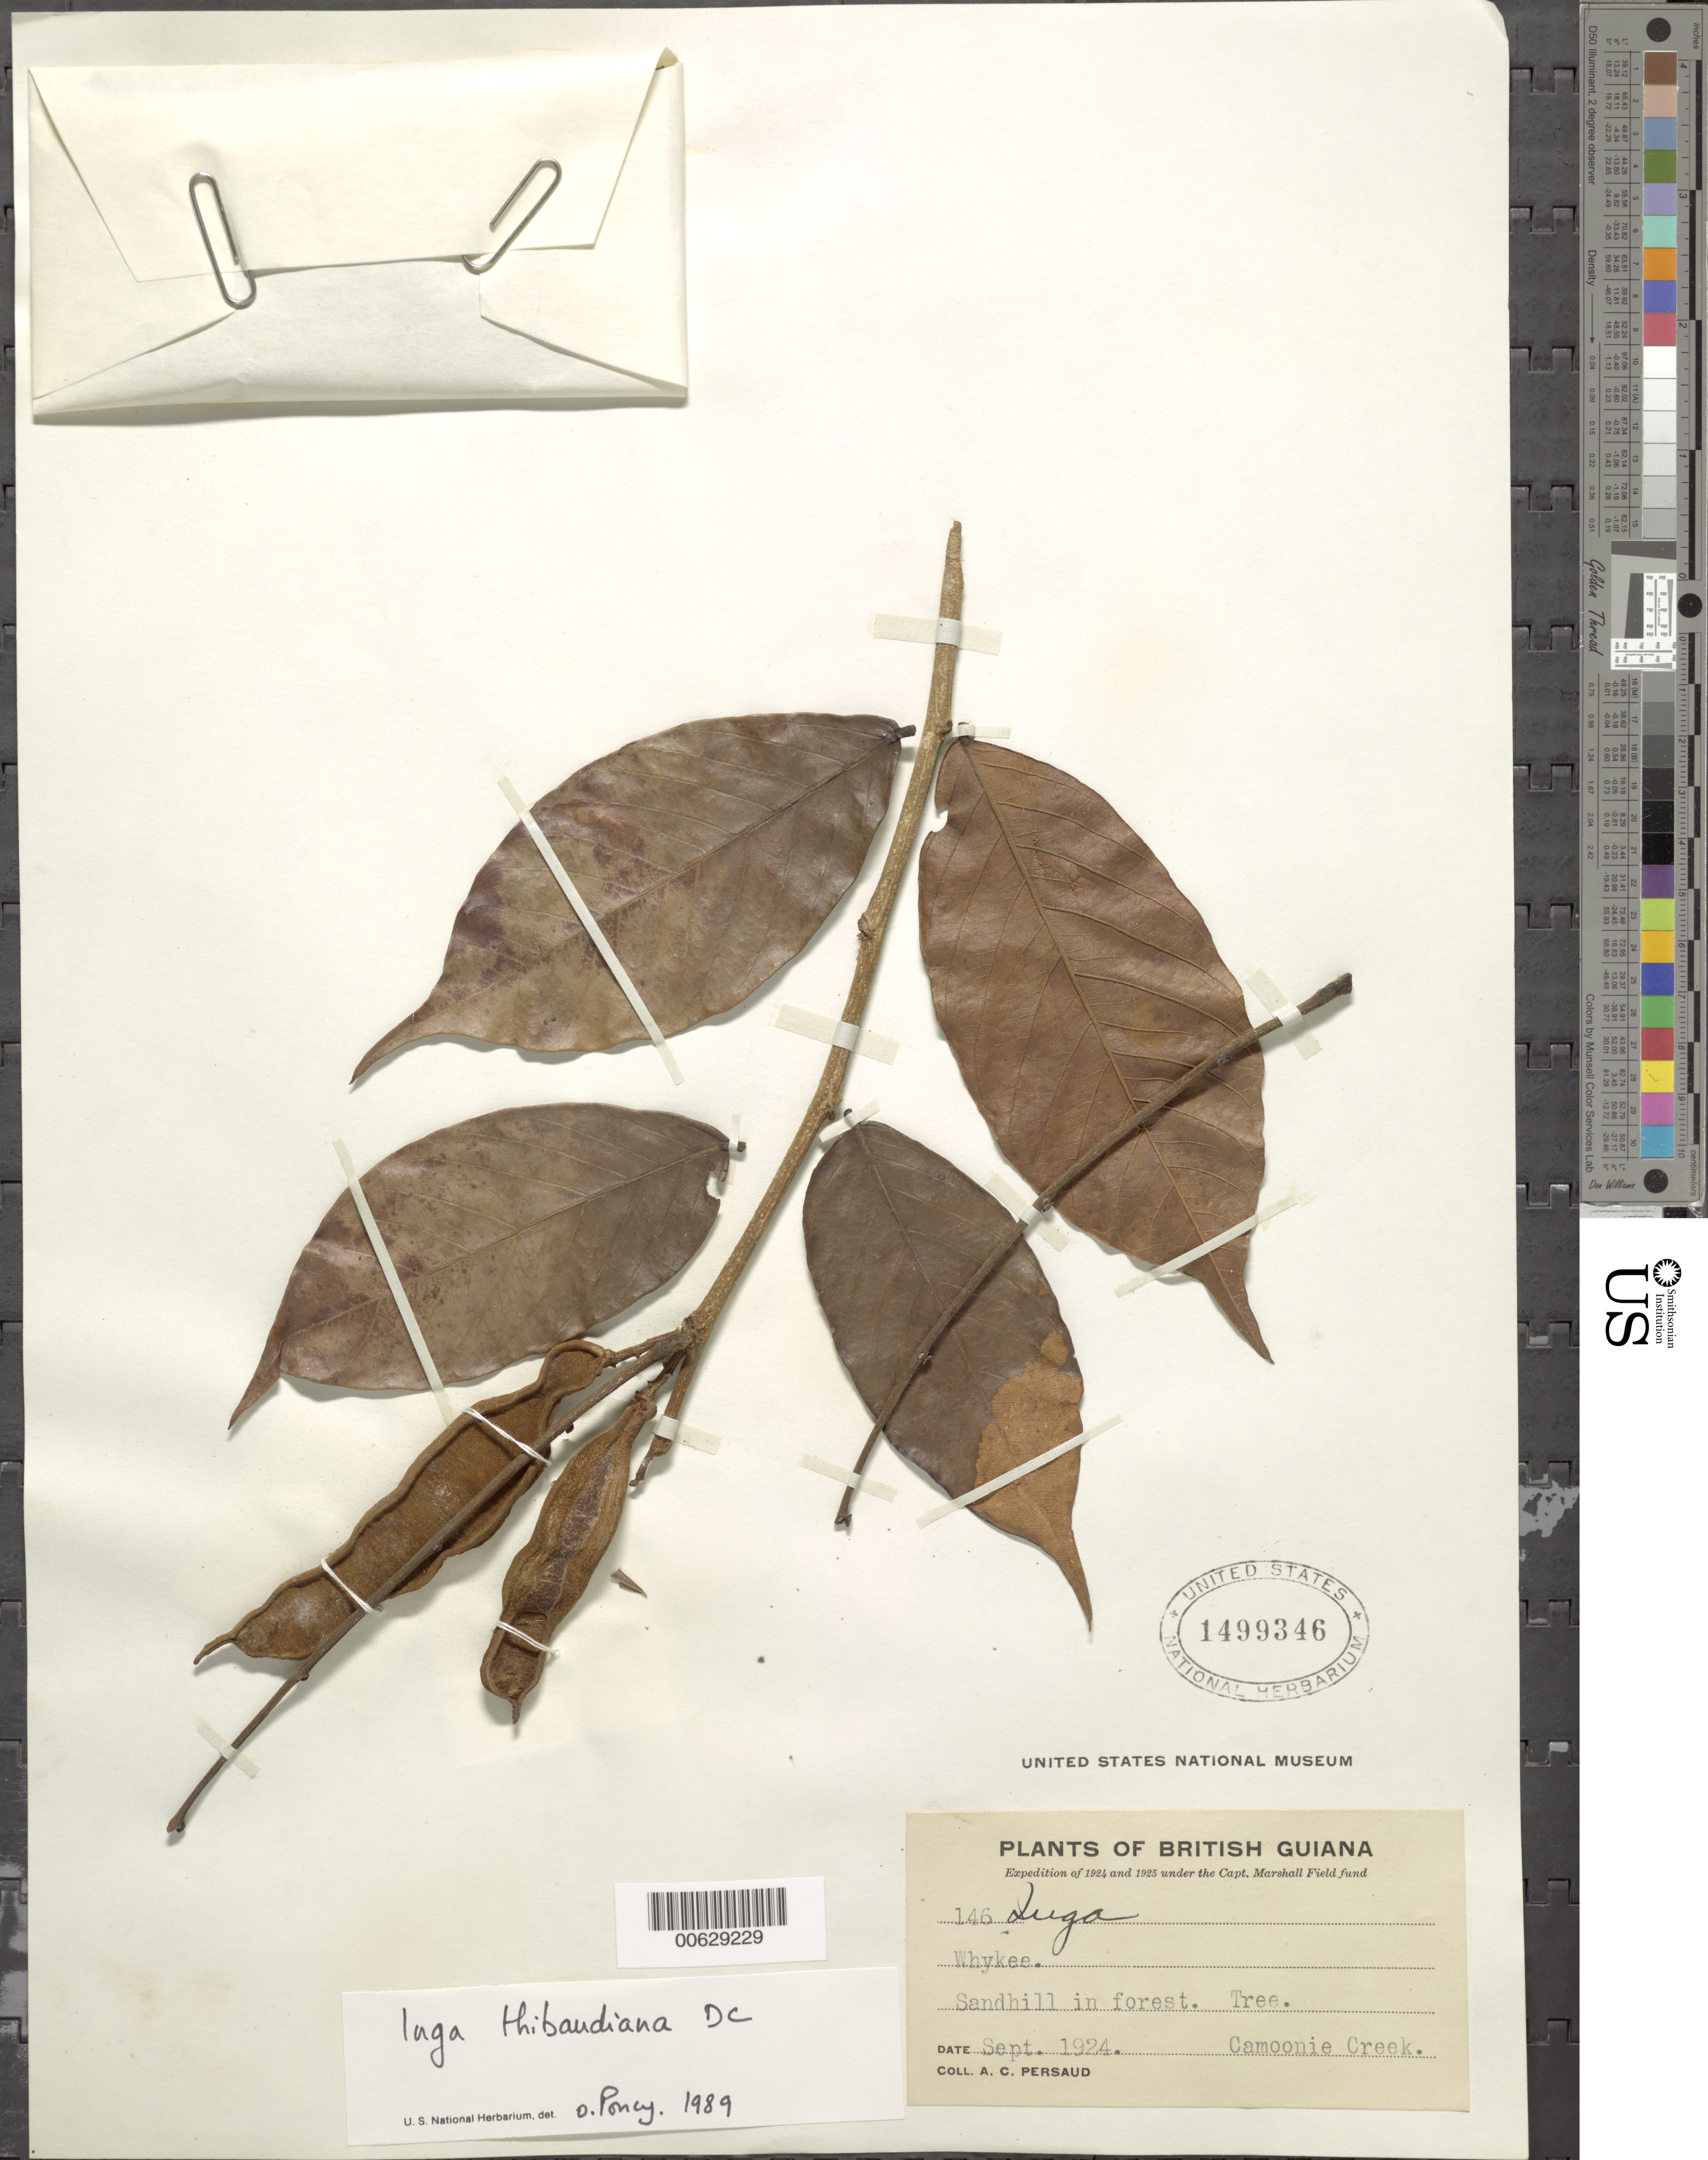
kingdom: Plantae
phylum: Tracheophyta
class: Magnoliopsida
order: Fabales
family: Fabaceae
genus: Inga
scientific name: Inga thibaudiana subsp. thibaudiana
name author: DC.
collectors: A. Persaud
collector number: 146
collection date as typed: Sep-24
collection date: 1924-09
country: Guyana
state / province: Essequibo Isl-W. Demerara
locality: Camooni Creek [Kamuni Creek ?]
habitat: Sandhill in forest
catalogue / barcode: US 1499346